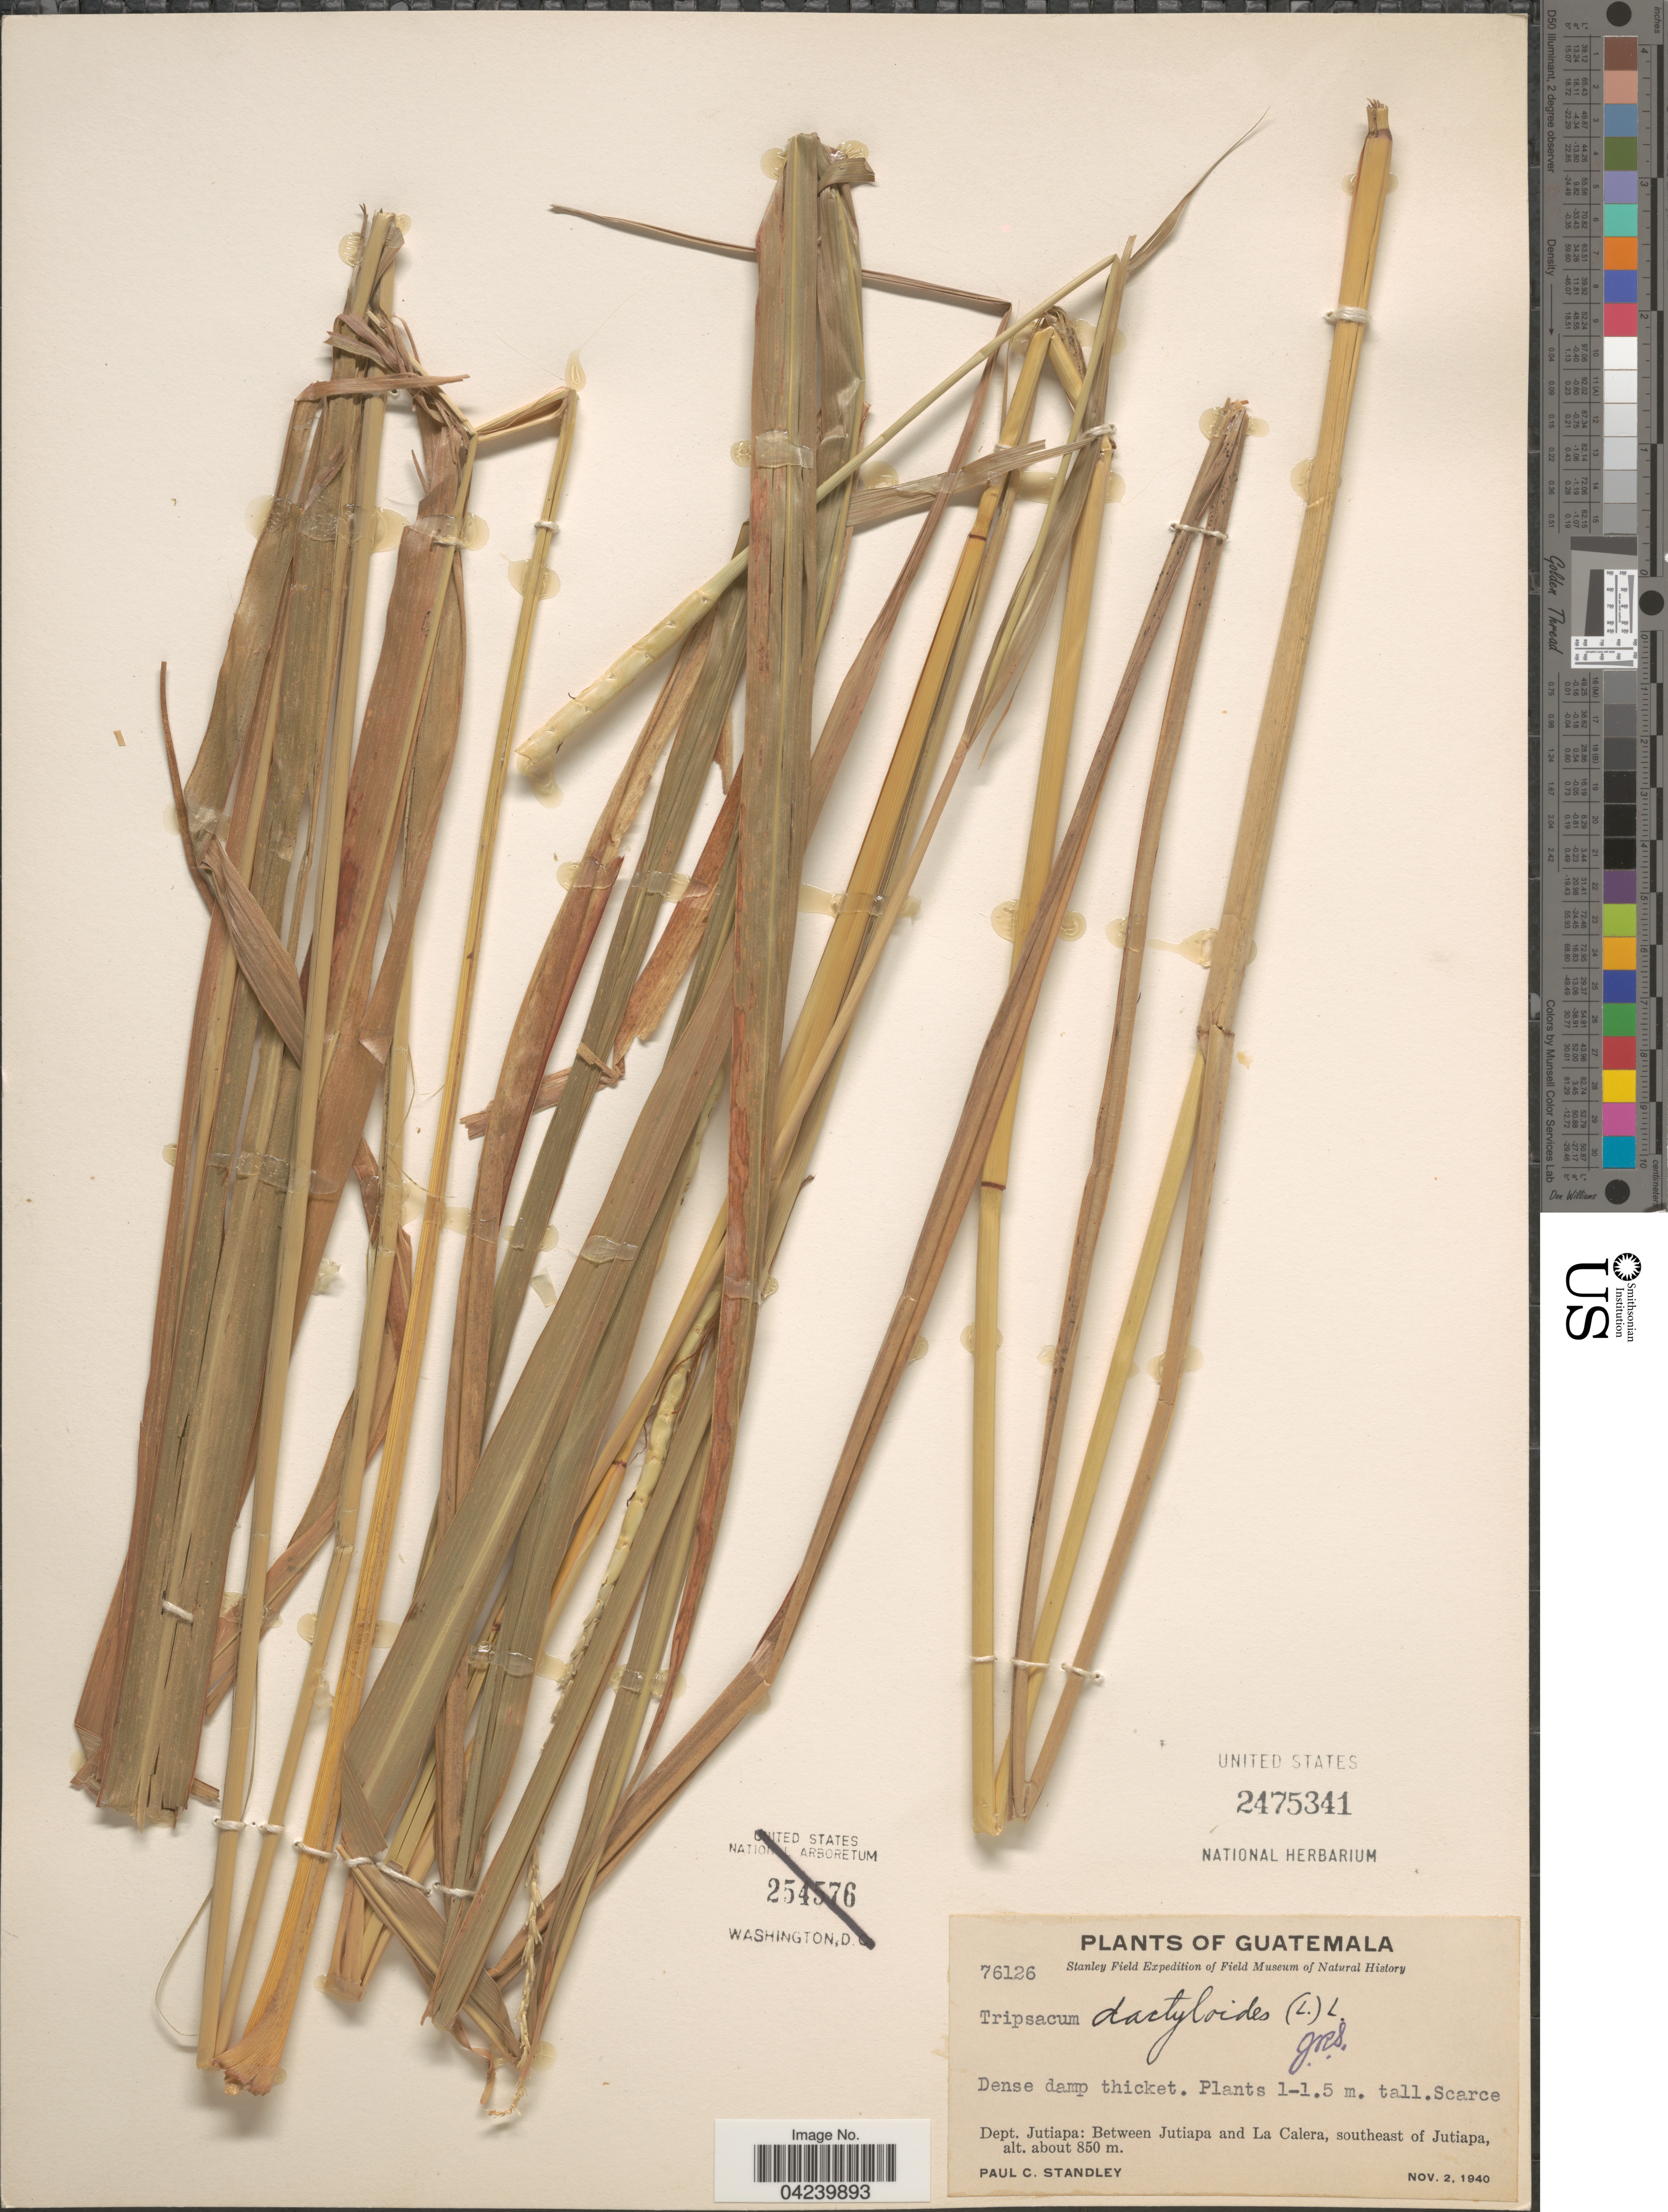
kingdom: Plantae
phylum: Tracheophyta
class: Liliopsida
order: Poales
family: Poaceae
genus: Tripsacum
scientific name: Tripsacum dactyloides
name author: (L.) L.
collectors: P. C. Standley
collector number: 76126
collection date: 1940-11-02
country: Guatemala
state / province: Jutiapa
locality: Stanley Field Expedition. Dense damp thicket. Dept. Jutiapa: Between Jutiapa and La Calera, southeast of Jutiapa.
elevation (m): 850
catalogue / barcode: US 2475341